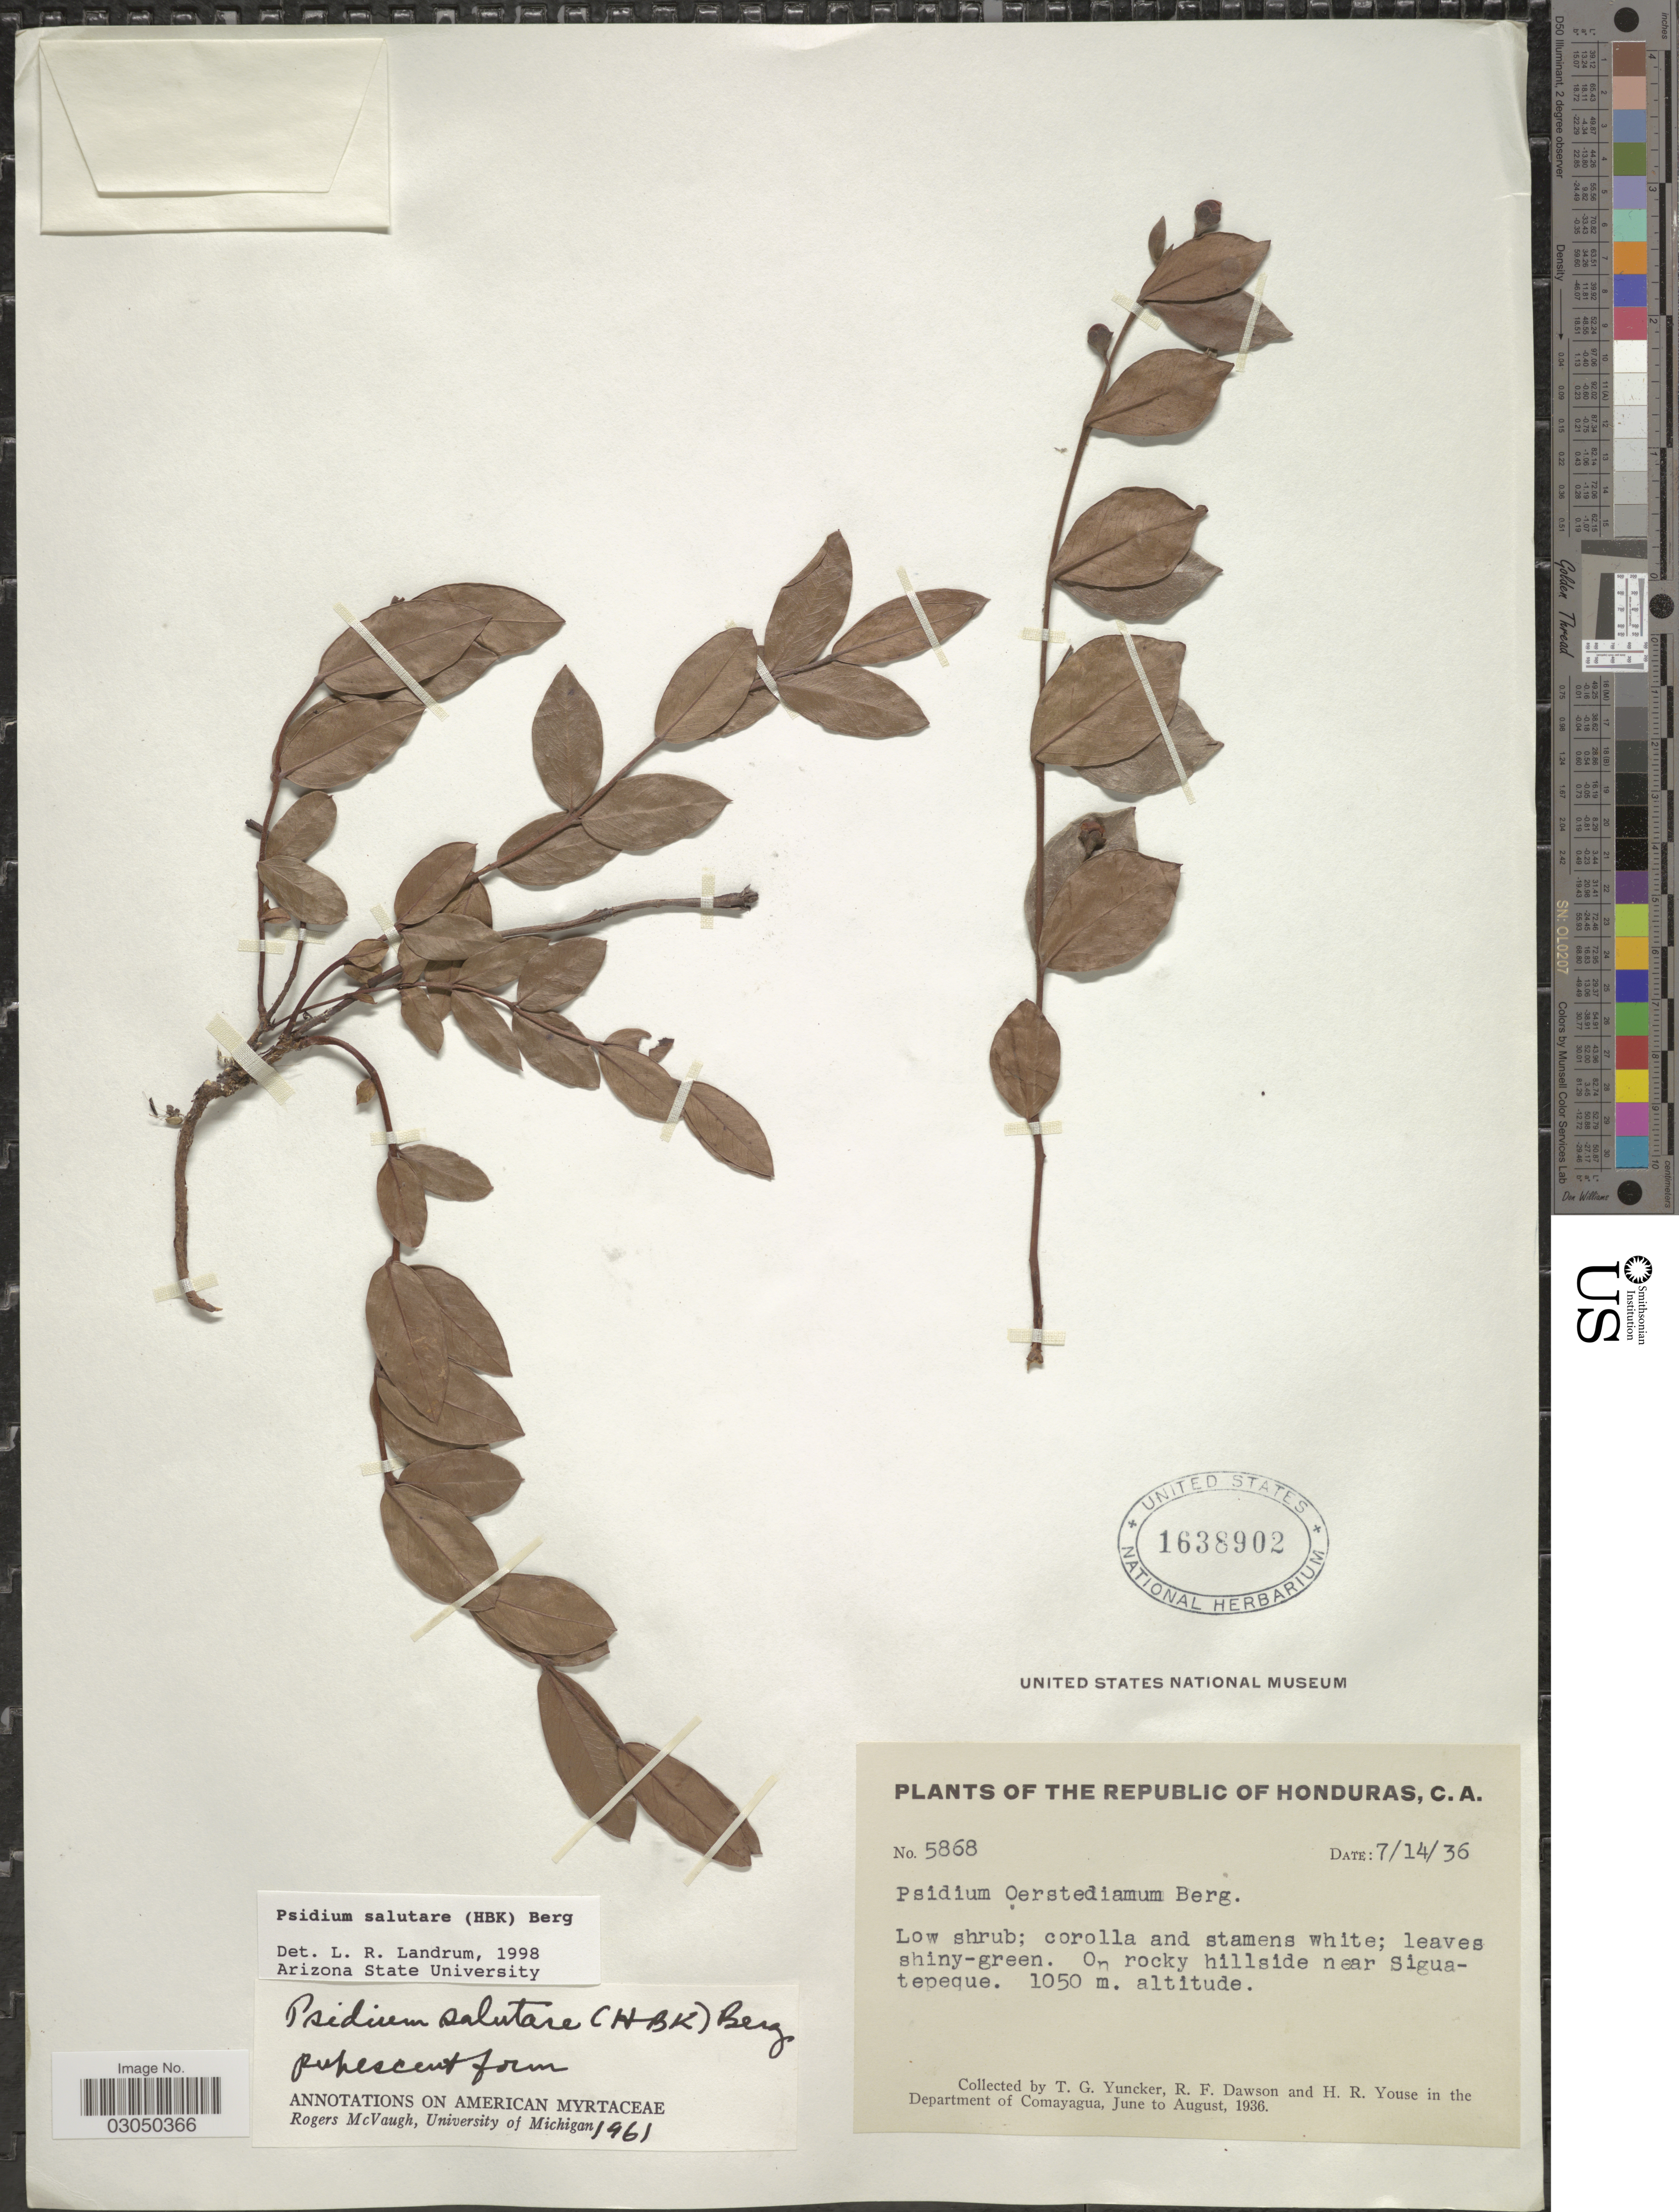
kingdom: Plantae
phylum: Tracheophyta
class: Magnoliopsida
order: Myrtales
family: Myrtaceae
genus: Psidium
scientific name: Psidium salutare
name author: (Kunth) O. Berg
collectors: T. G. Yuncker, R. F. Dawson & H. Youse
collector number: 5868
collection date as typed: Transcribed d/m/y: 14/7/36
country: Honduras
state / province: Comayagua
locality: In the Department of Comayagua.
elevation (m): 1050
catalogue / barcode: US 1638902